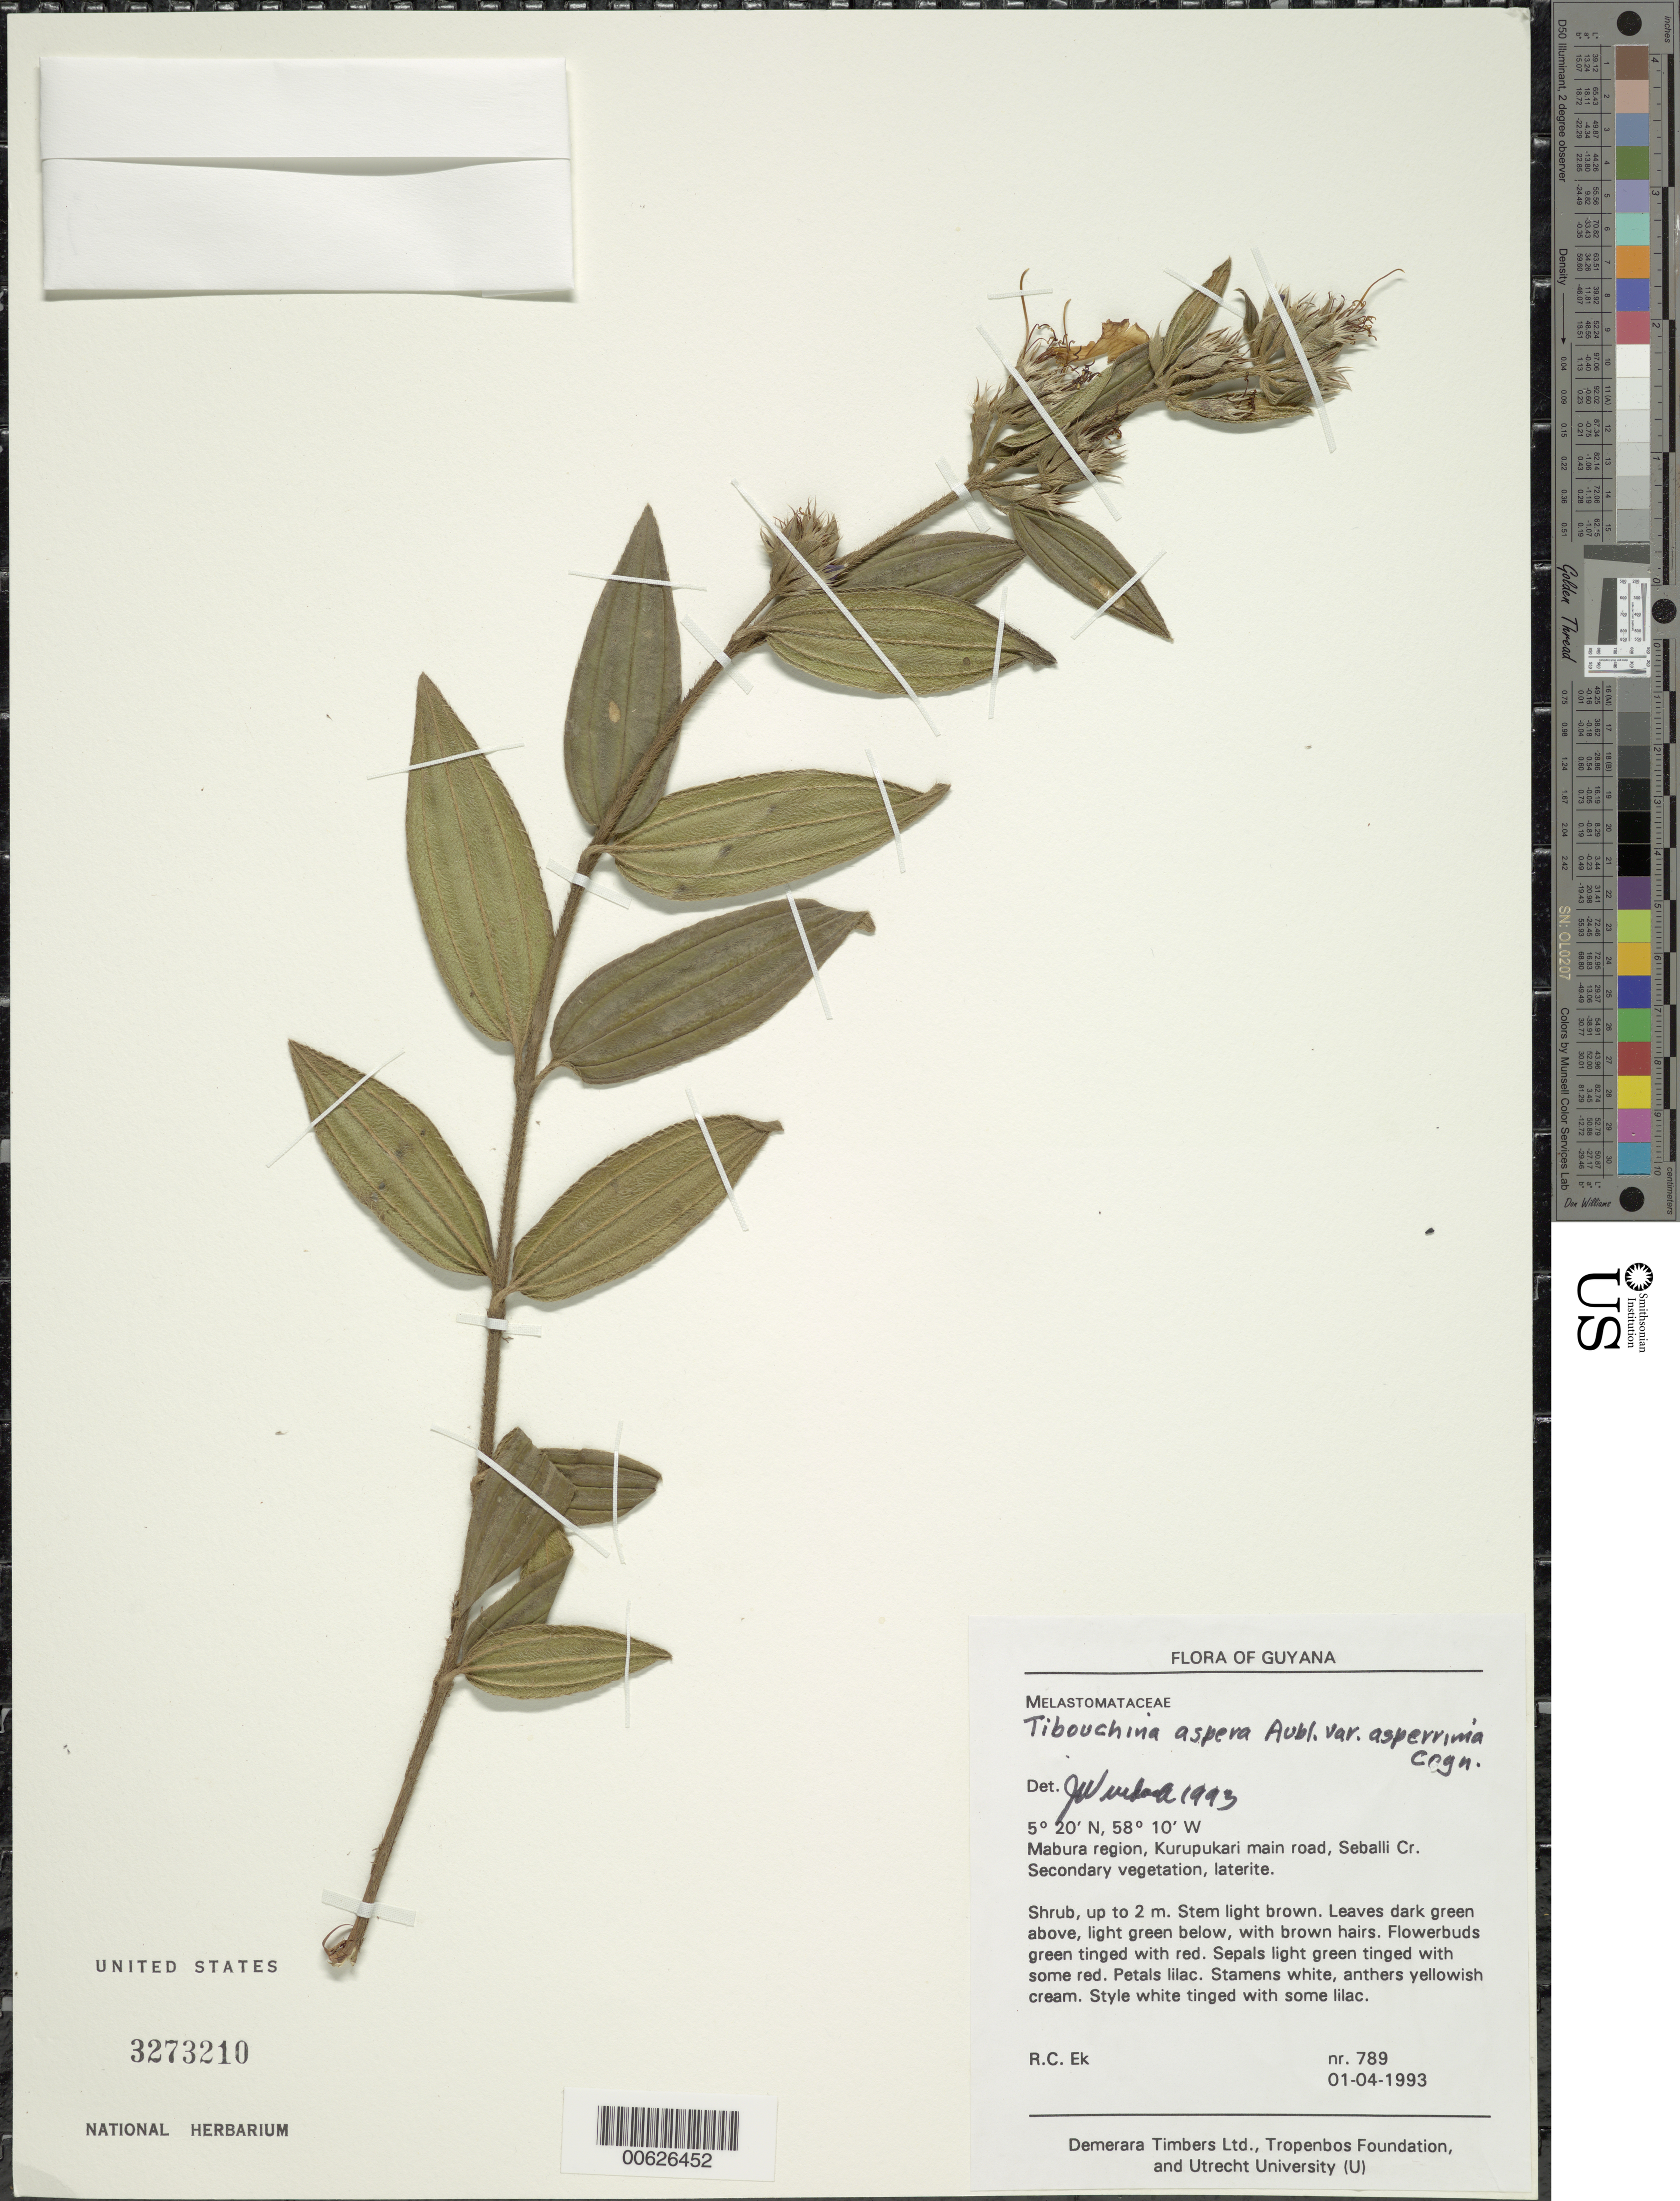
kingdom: Plantae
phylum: Tracheophyta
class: Magnoliopsida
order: Myrtales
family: Melastomataceae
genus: Tibouchina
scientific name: Tibouchina aspera var. asperrima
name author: Cogn.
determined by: Wurdack, John J., (US), US (UNITED STATES)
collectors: R. C. Ek et al.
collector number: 789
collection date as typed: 1-Apr-93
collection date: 1993-04-01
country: Guyana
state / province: U. Demerara-Berbice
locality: Mabura region, Kurupukari main road, Seballi Cr.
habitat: Secondary vegetation, laterite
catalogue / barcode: US 3273210